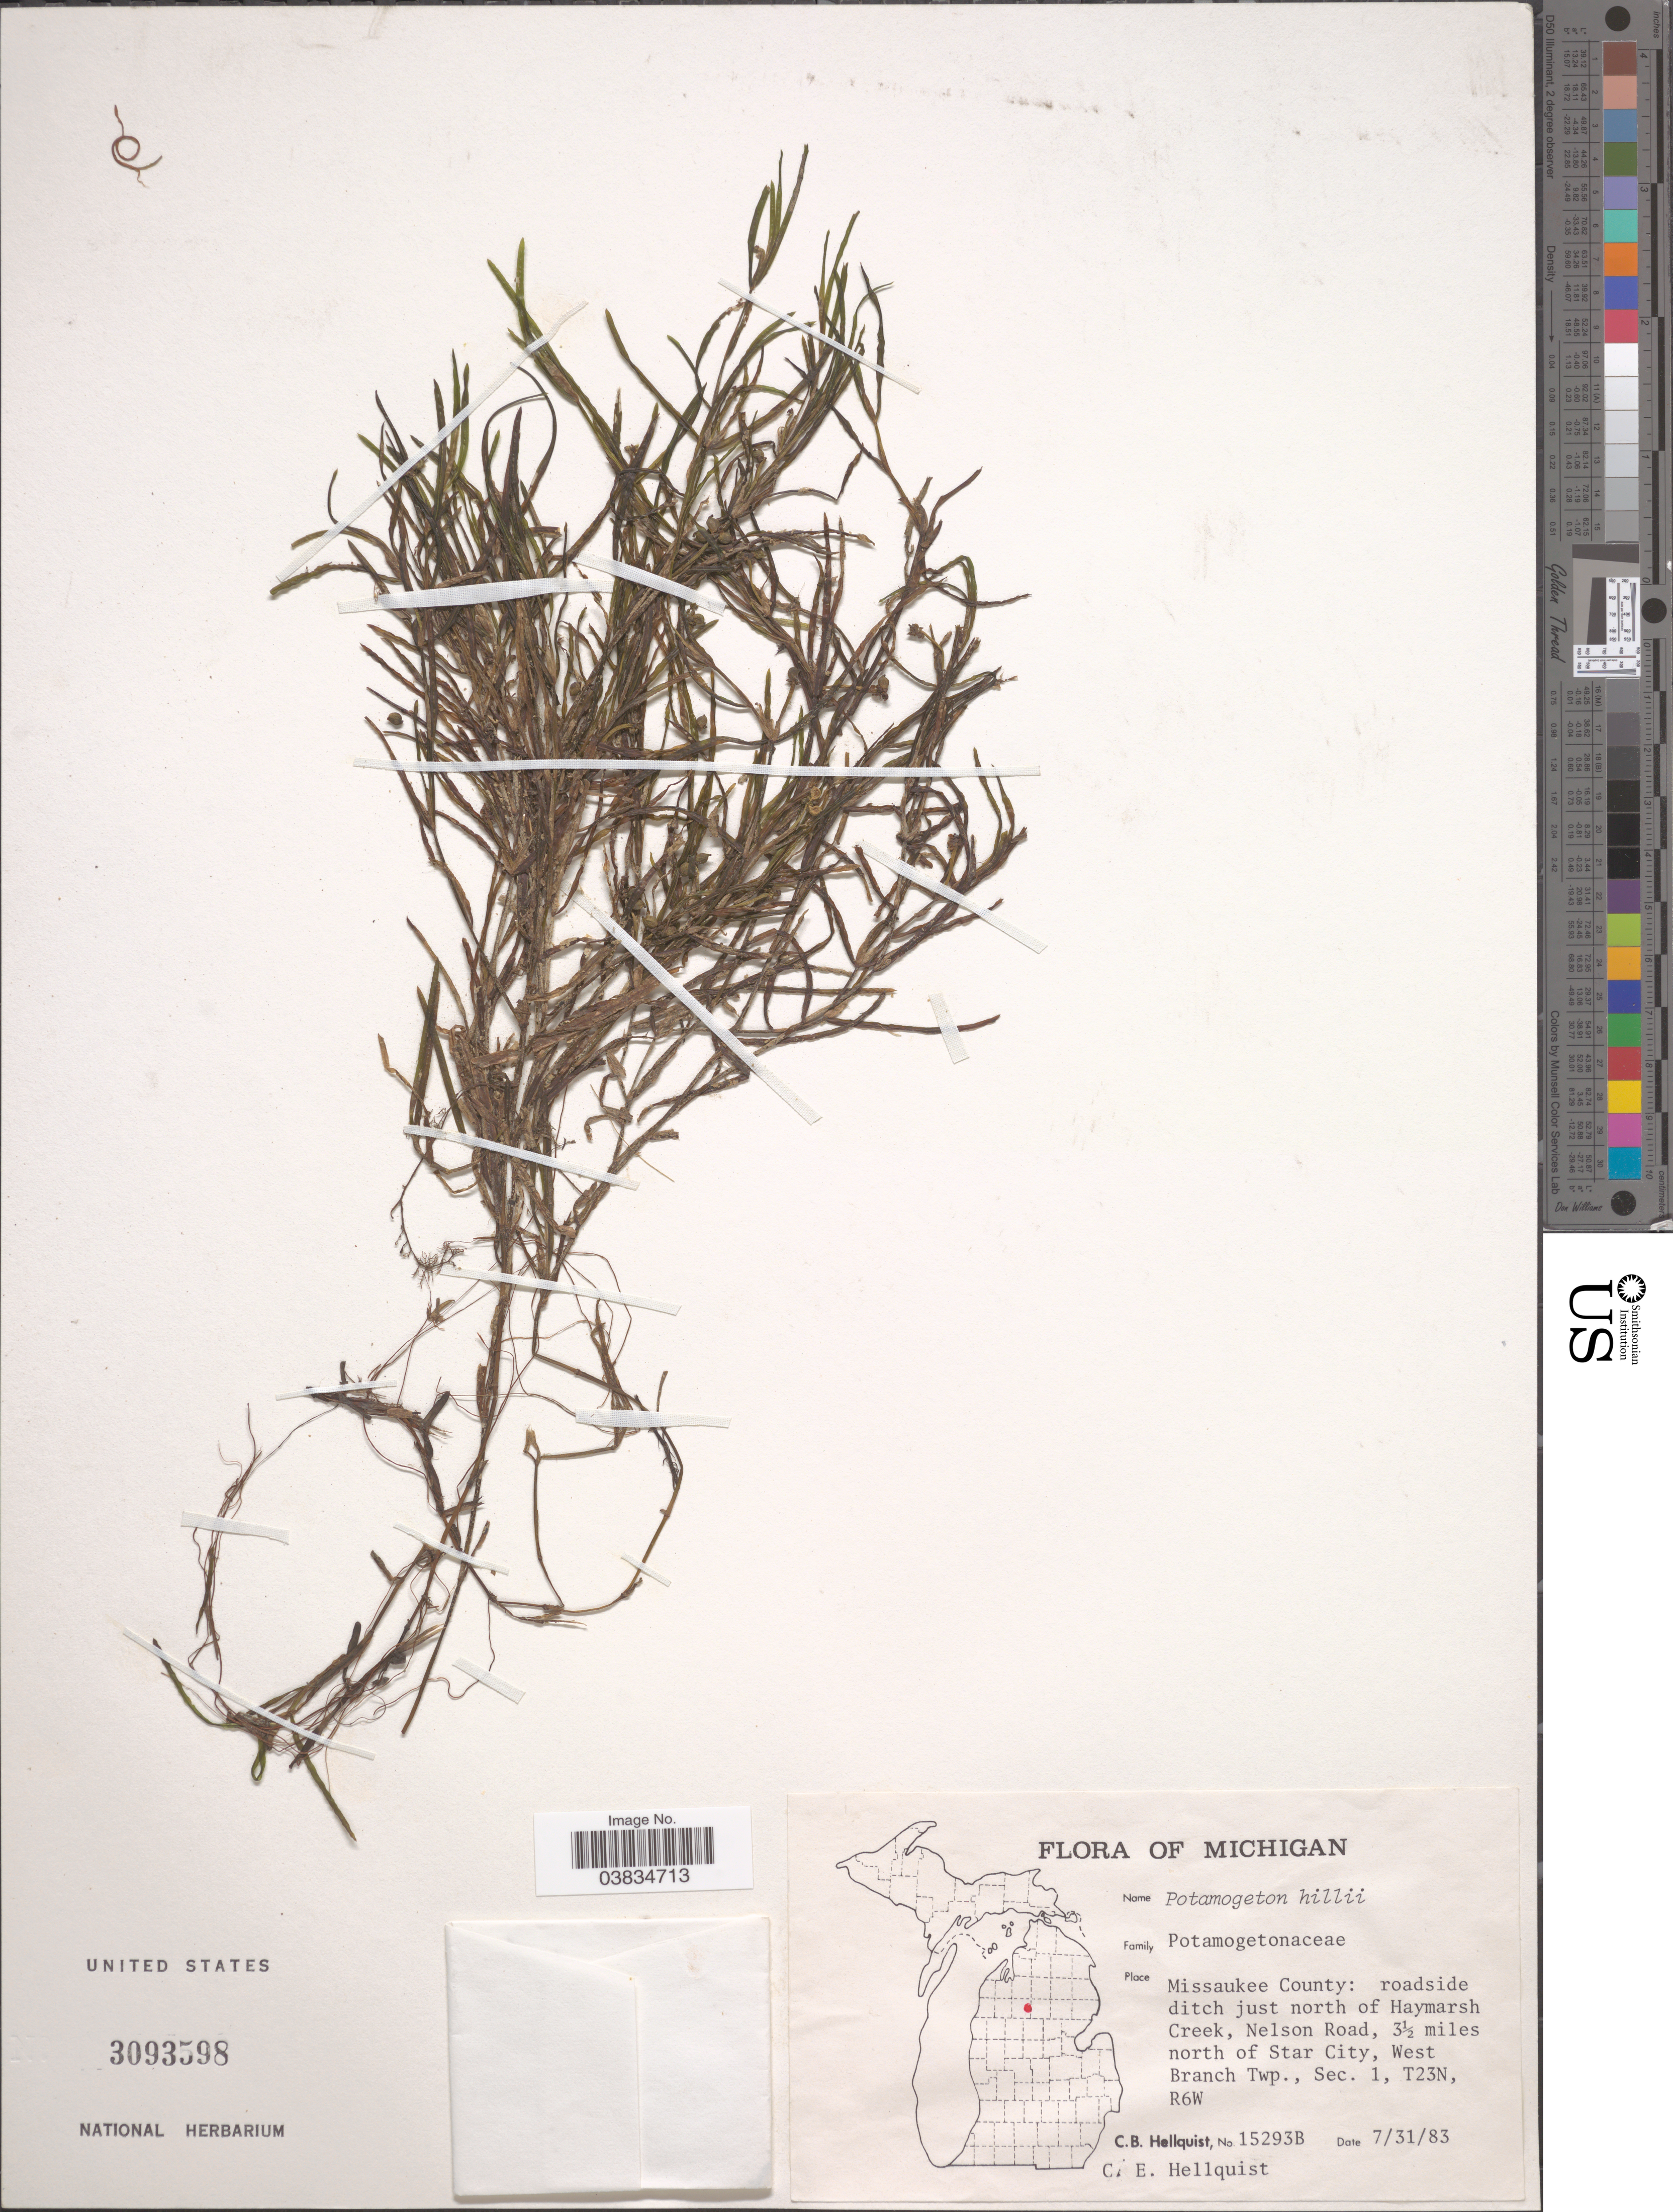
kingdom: Plantae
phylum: Tracheophyta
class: Liliopsida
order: Alismatales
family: Potamogetonaceae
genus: Potamogeton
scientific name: Potamogeton hillii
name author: Morong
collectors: C. Hellquist & C. Hellquist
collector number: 15293B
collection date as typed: Transcribed d/m/y: 31/7/83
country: United States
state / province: Michigan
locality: Missaukee County: roadside ditch just north of Haymarsh Creek, Nelson Road, 3½ miles north of Star City, West Branch Twp., Sec. 1, T23N, R6W.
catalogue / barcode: US 3093598